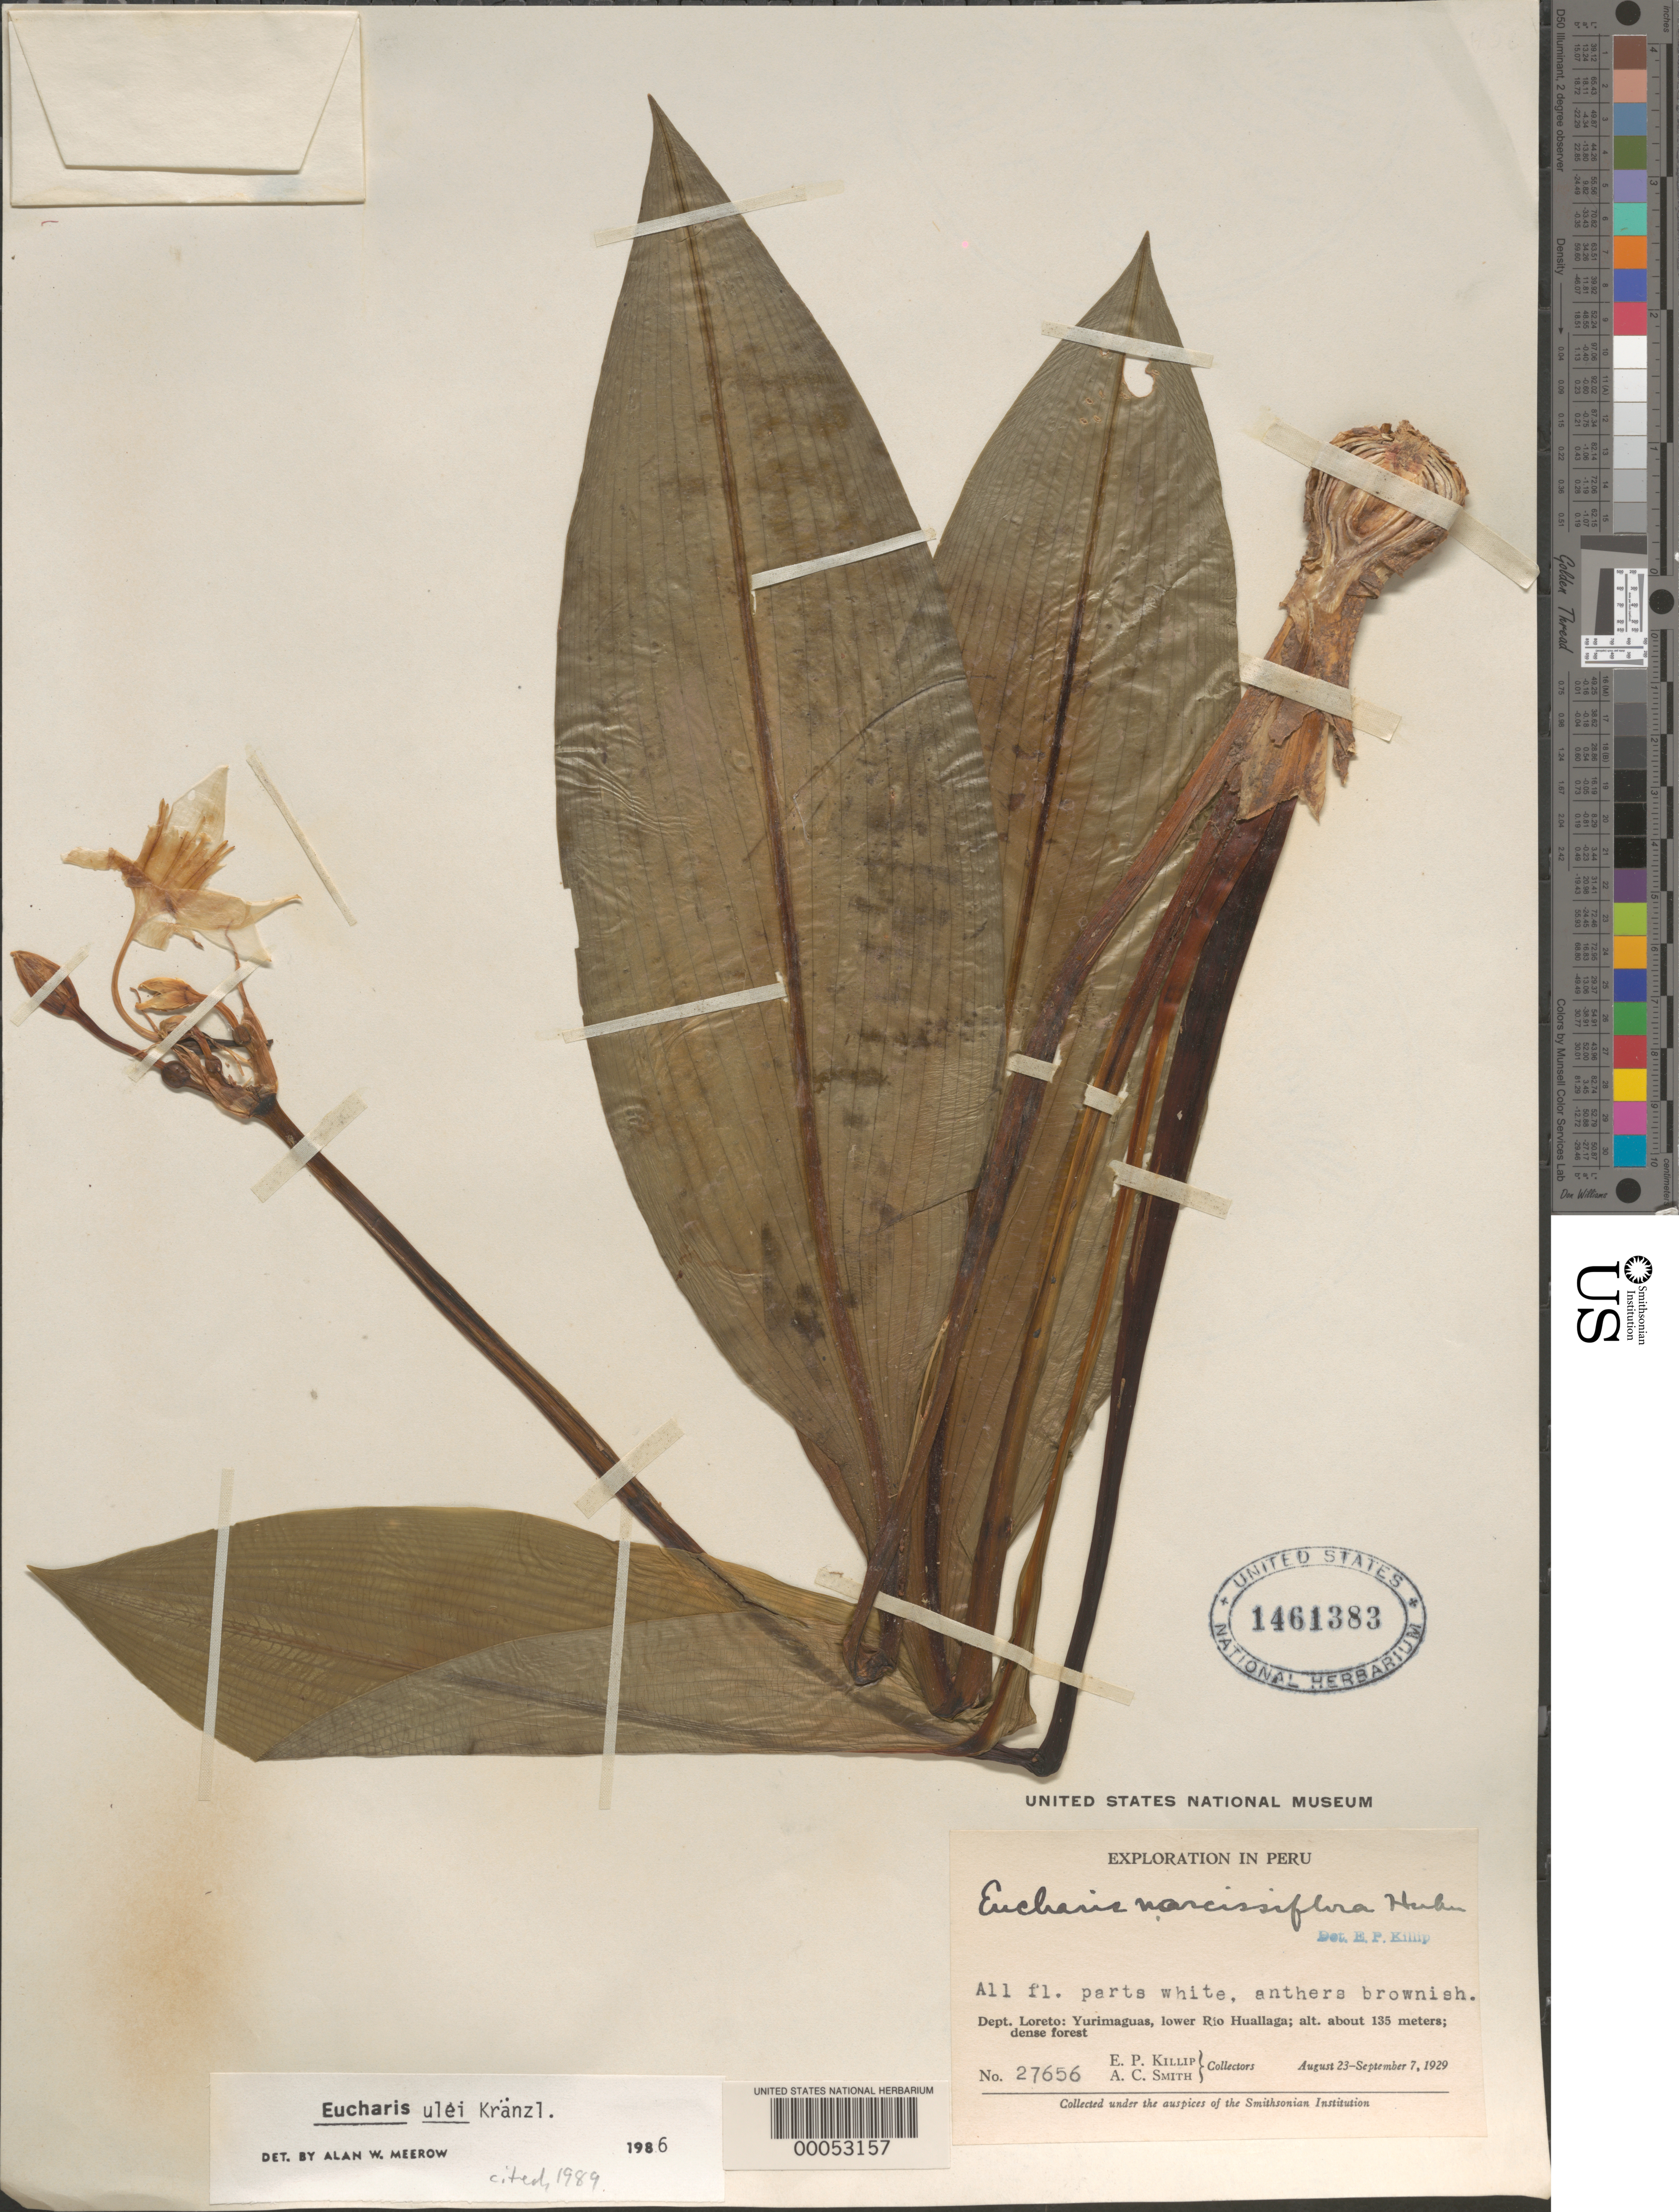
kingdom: Plantae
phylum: Tracheophyta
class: Liliopsida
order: Asparagales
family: Amaryllidaceae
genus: Eucharis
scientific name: Eucharis ulei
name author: Kranzl.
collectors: E. P. Killip & A. C. Smith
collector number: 27656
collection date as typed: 23 Aug 1929 to 07 Sep 1929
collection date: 1929-08-23/1929-09-07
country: Peru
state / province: Loreto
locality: Yurimaguas, lower Rio Huallaga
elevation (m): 135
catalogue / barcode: US 1461383